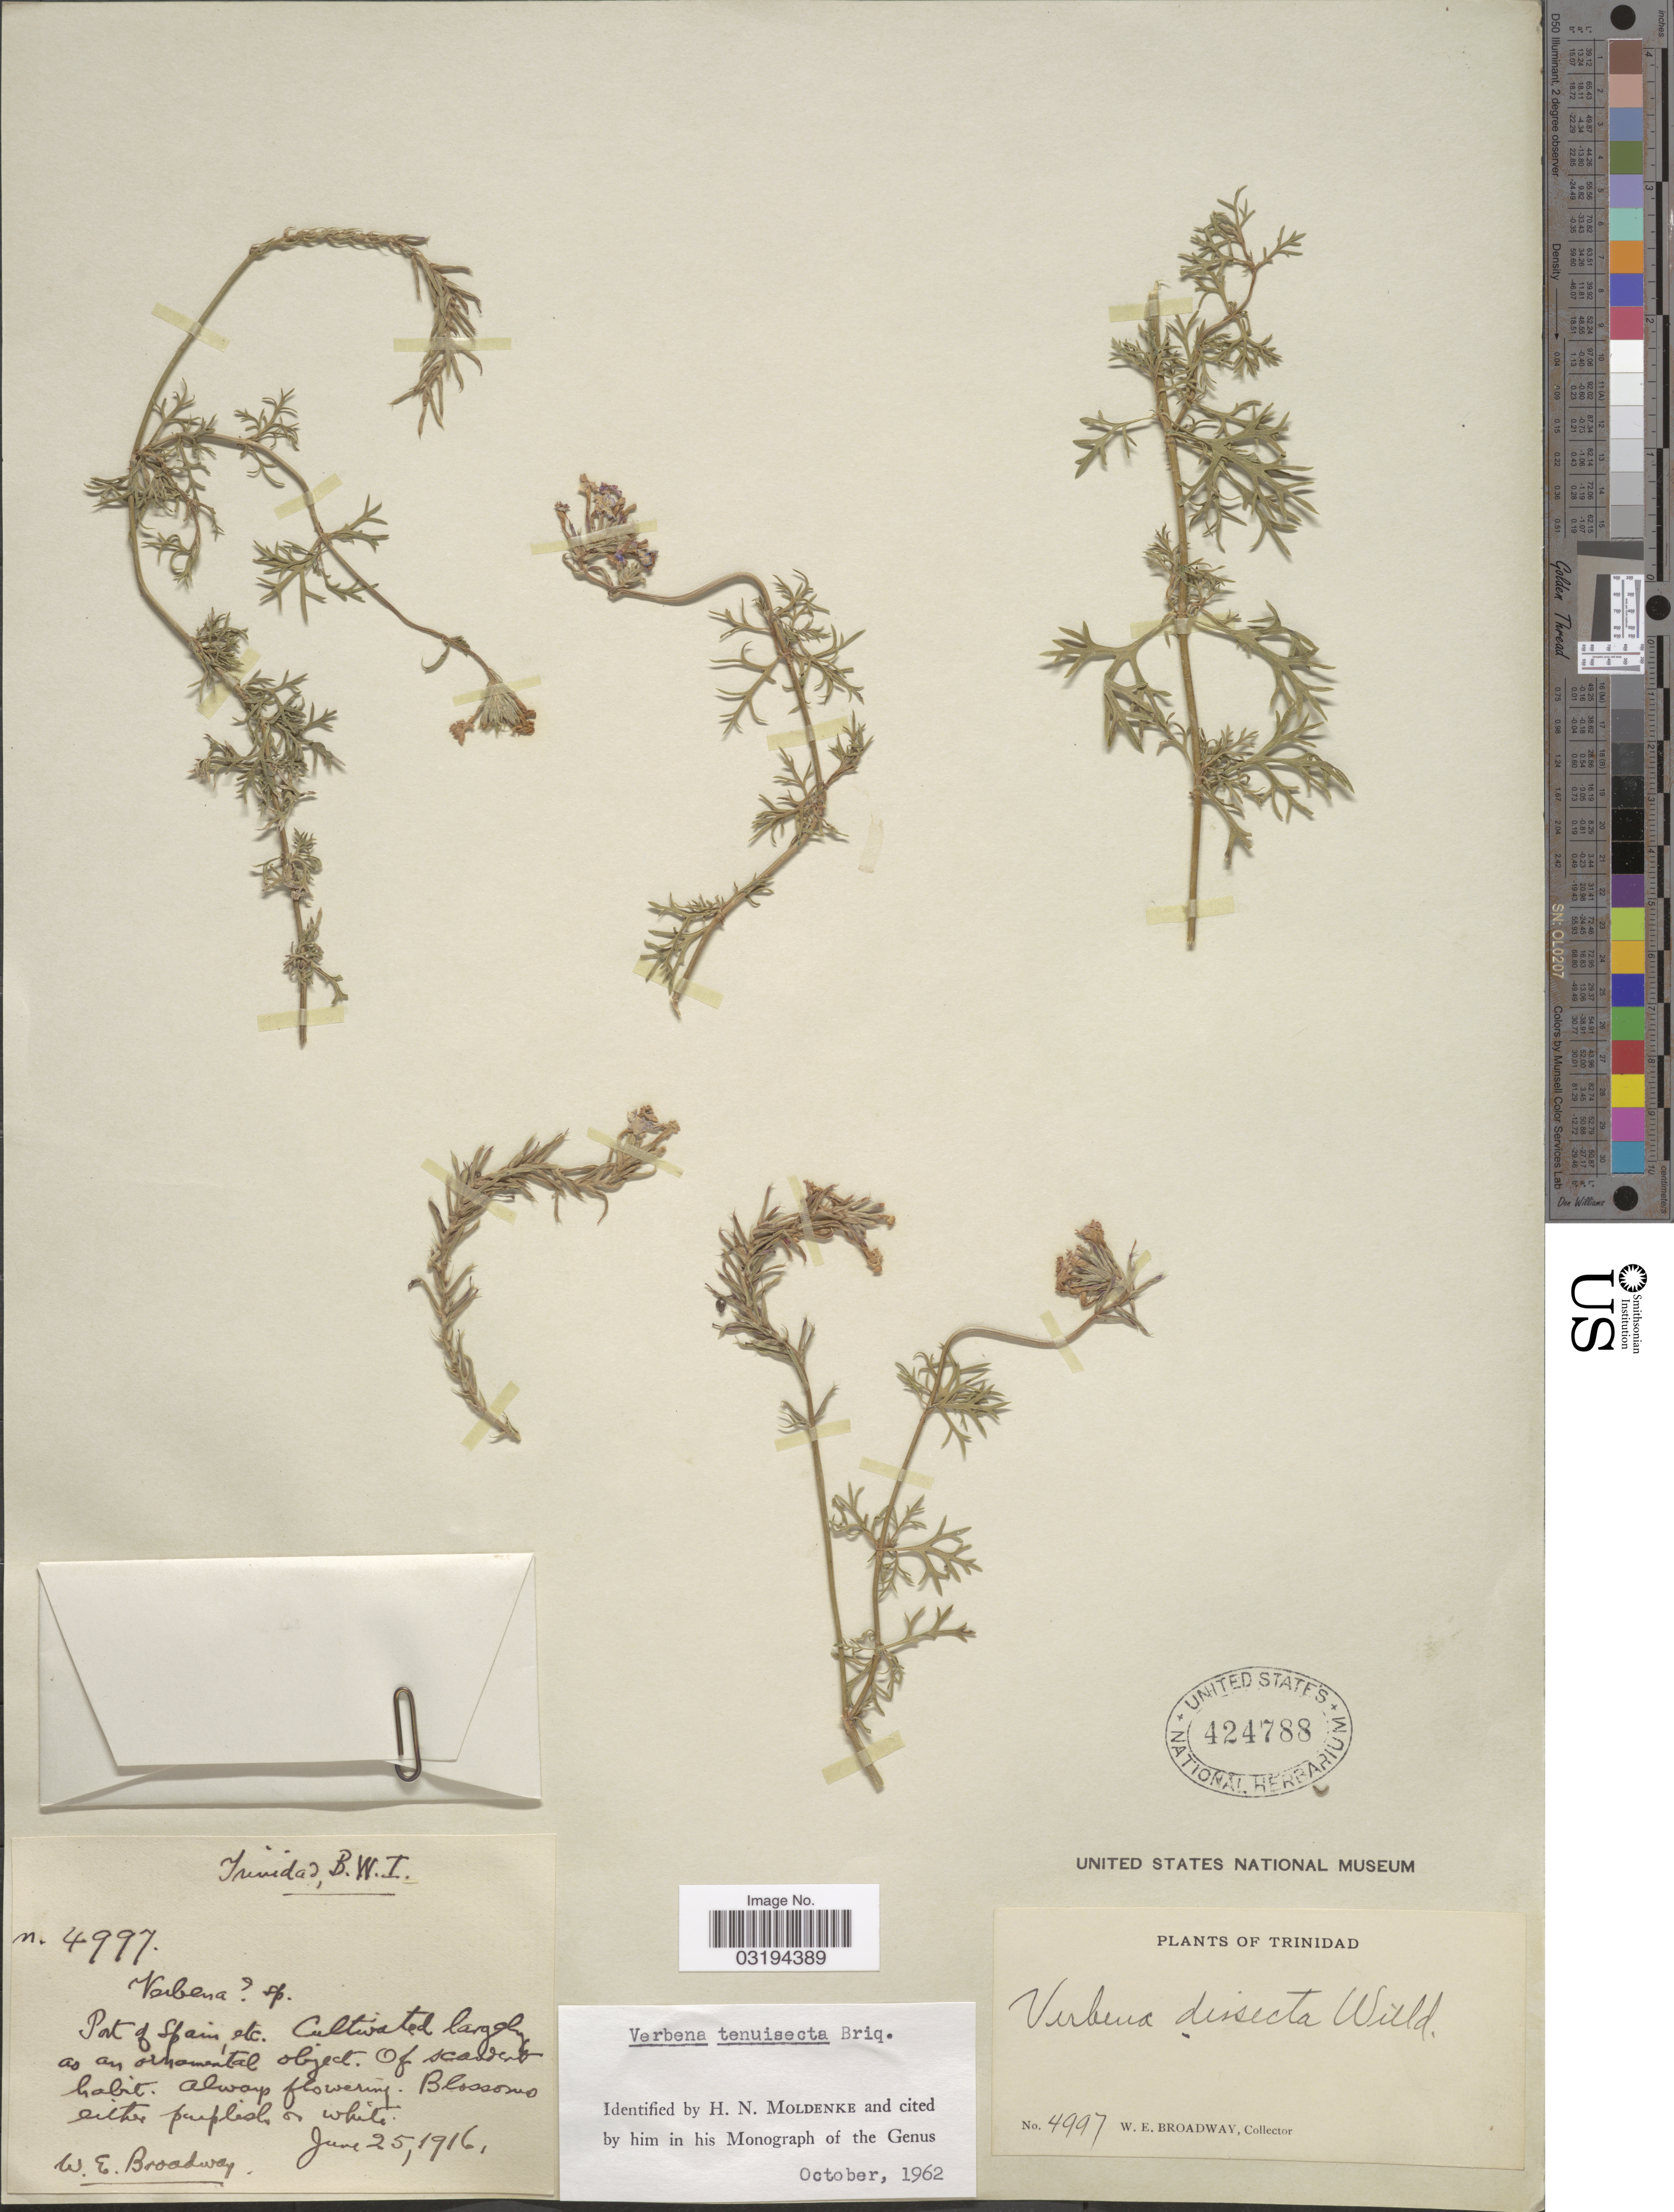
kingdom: Plantae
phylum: Tracheophyta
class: Magnoliopsida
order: Lamiales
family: Verbenaceae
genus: Verbena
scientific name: Verbena tenuisecta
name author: Briq.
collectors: W. E. Broadway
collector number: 4997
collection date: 1916-06-25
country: Trinidad and Tobago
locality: Trinidad, Port of Spain.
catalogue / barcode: US 424788